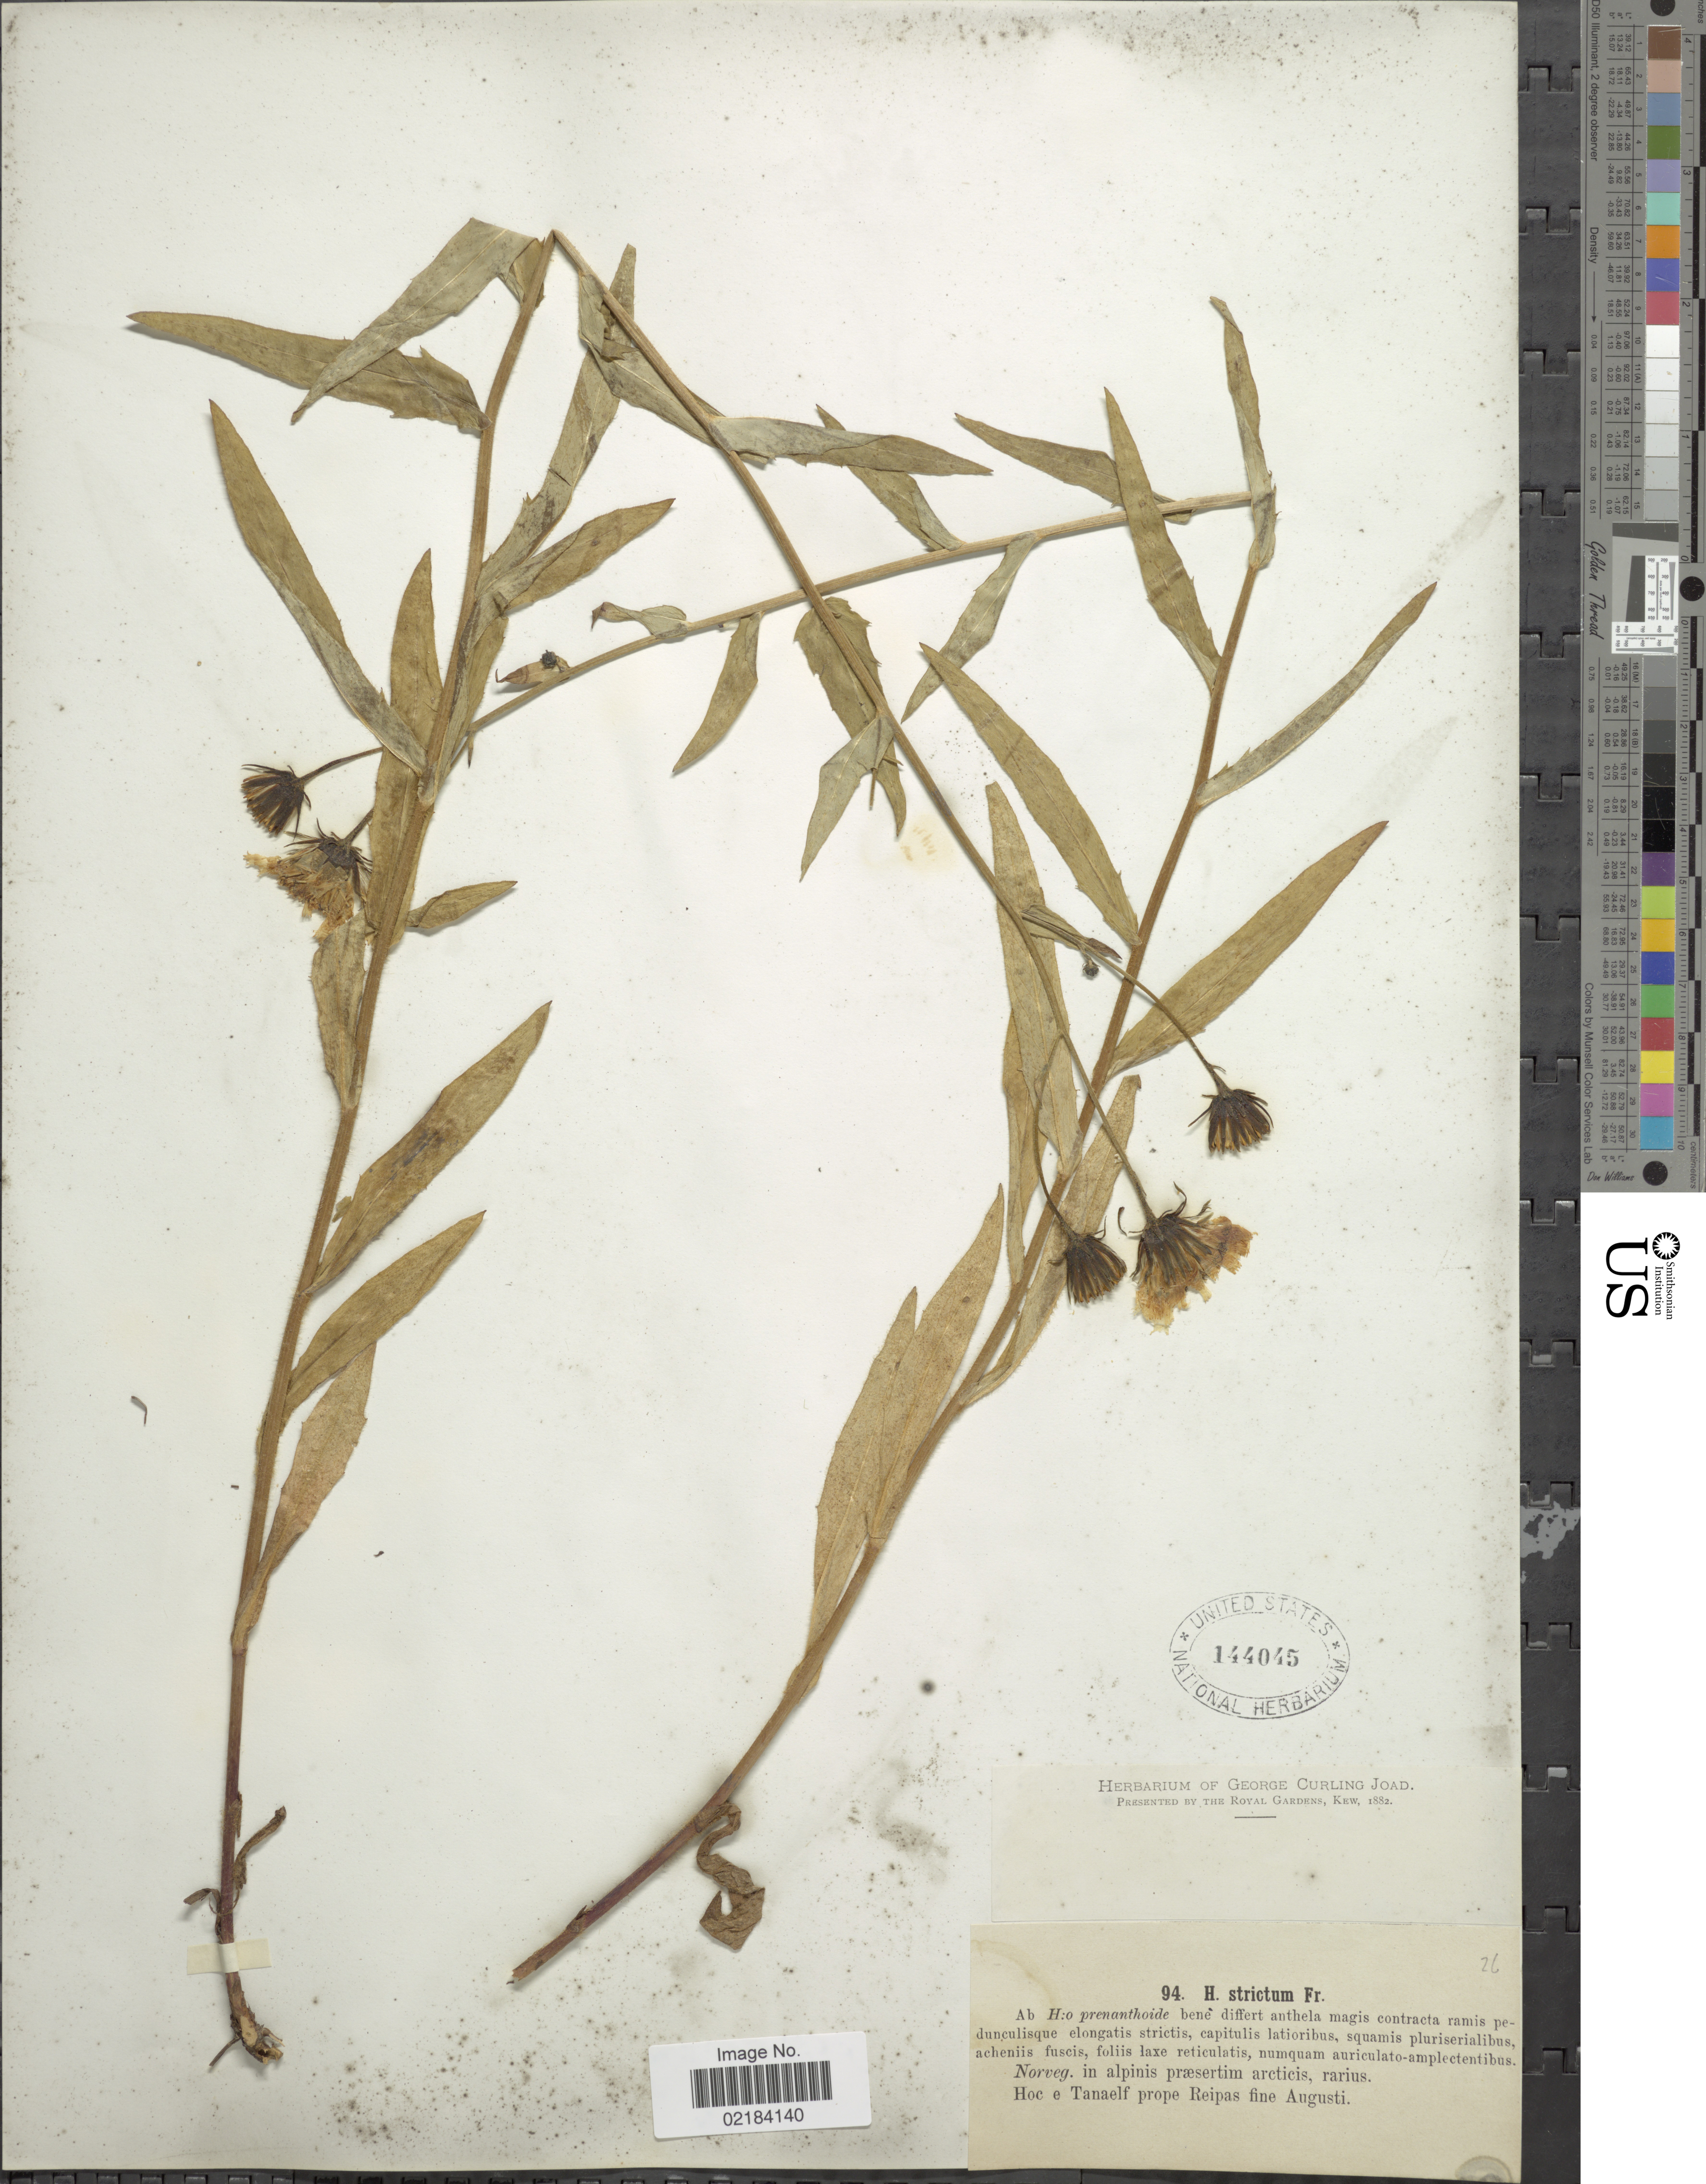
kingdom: Plantae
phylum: Tracheophyta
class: Magnoliopsida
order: Asterales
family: Asteraceae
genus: Hieracium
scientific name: Hieracium prenanthoides subsp. strictissimum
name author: (Froel.) Zahn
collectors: ex herb. George Curling Joad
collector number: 94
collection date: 1882-08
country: Norway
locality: In alpinis præsertim arcticis, rarius. Hoc e Tanaelf prope Reipas fine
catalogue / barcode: US 144045